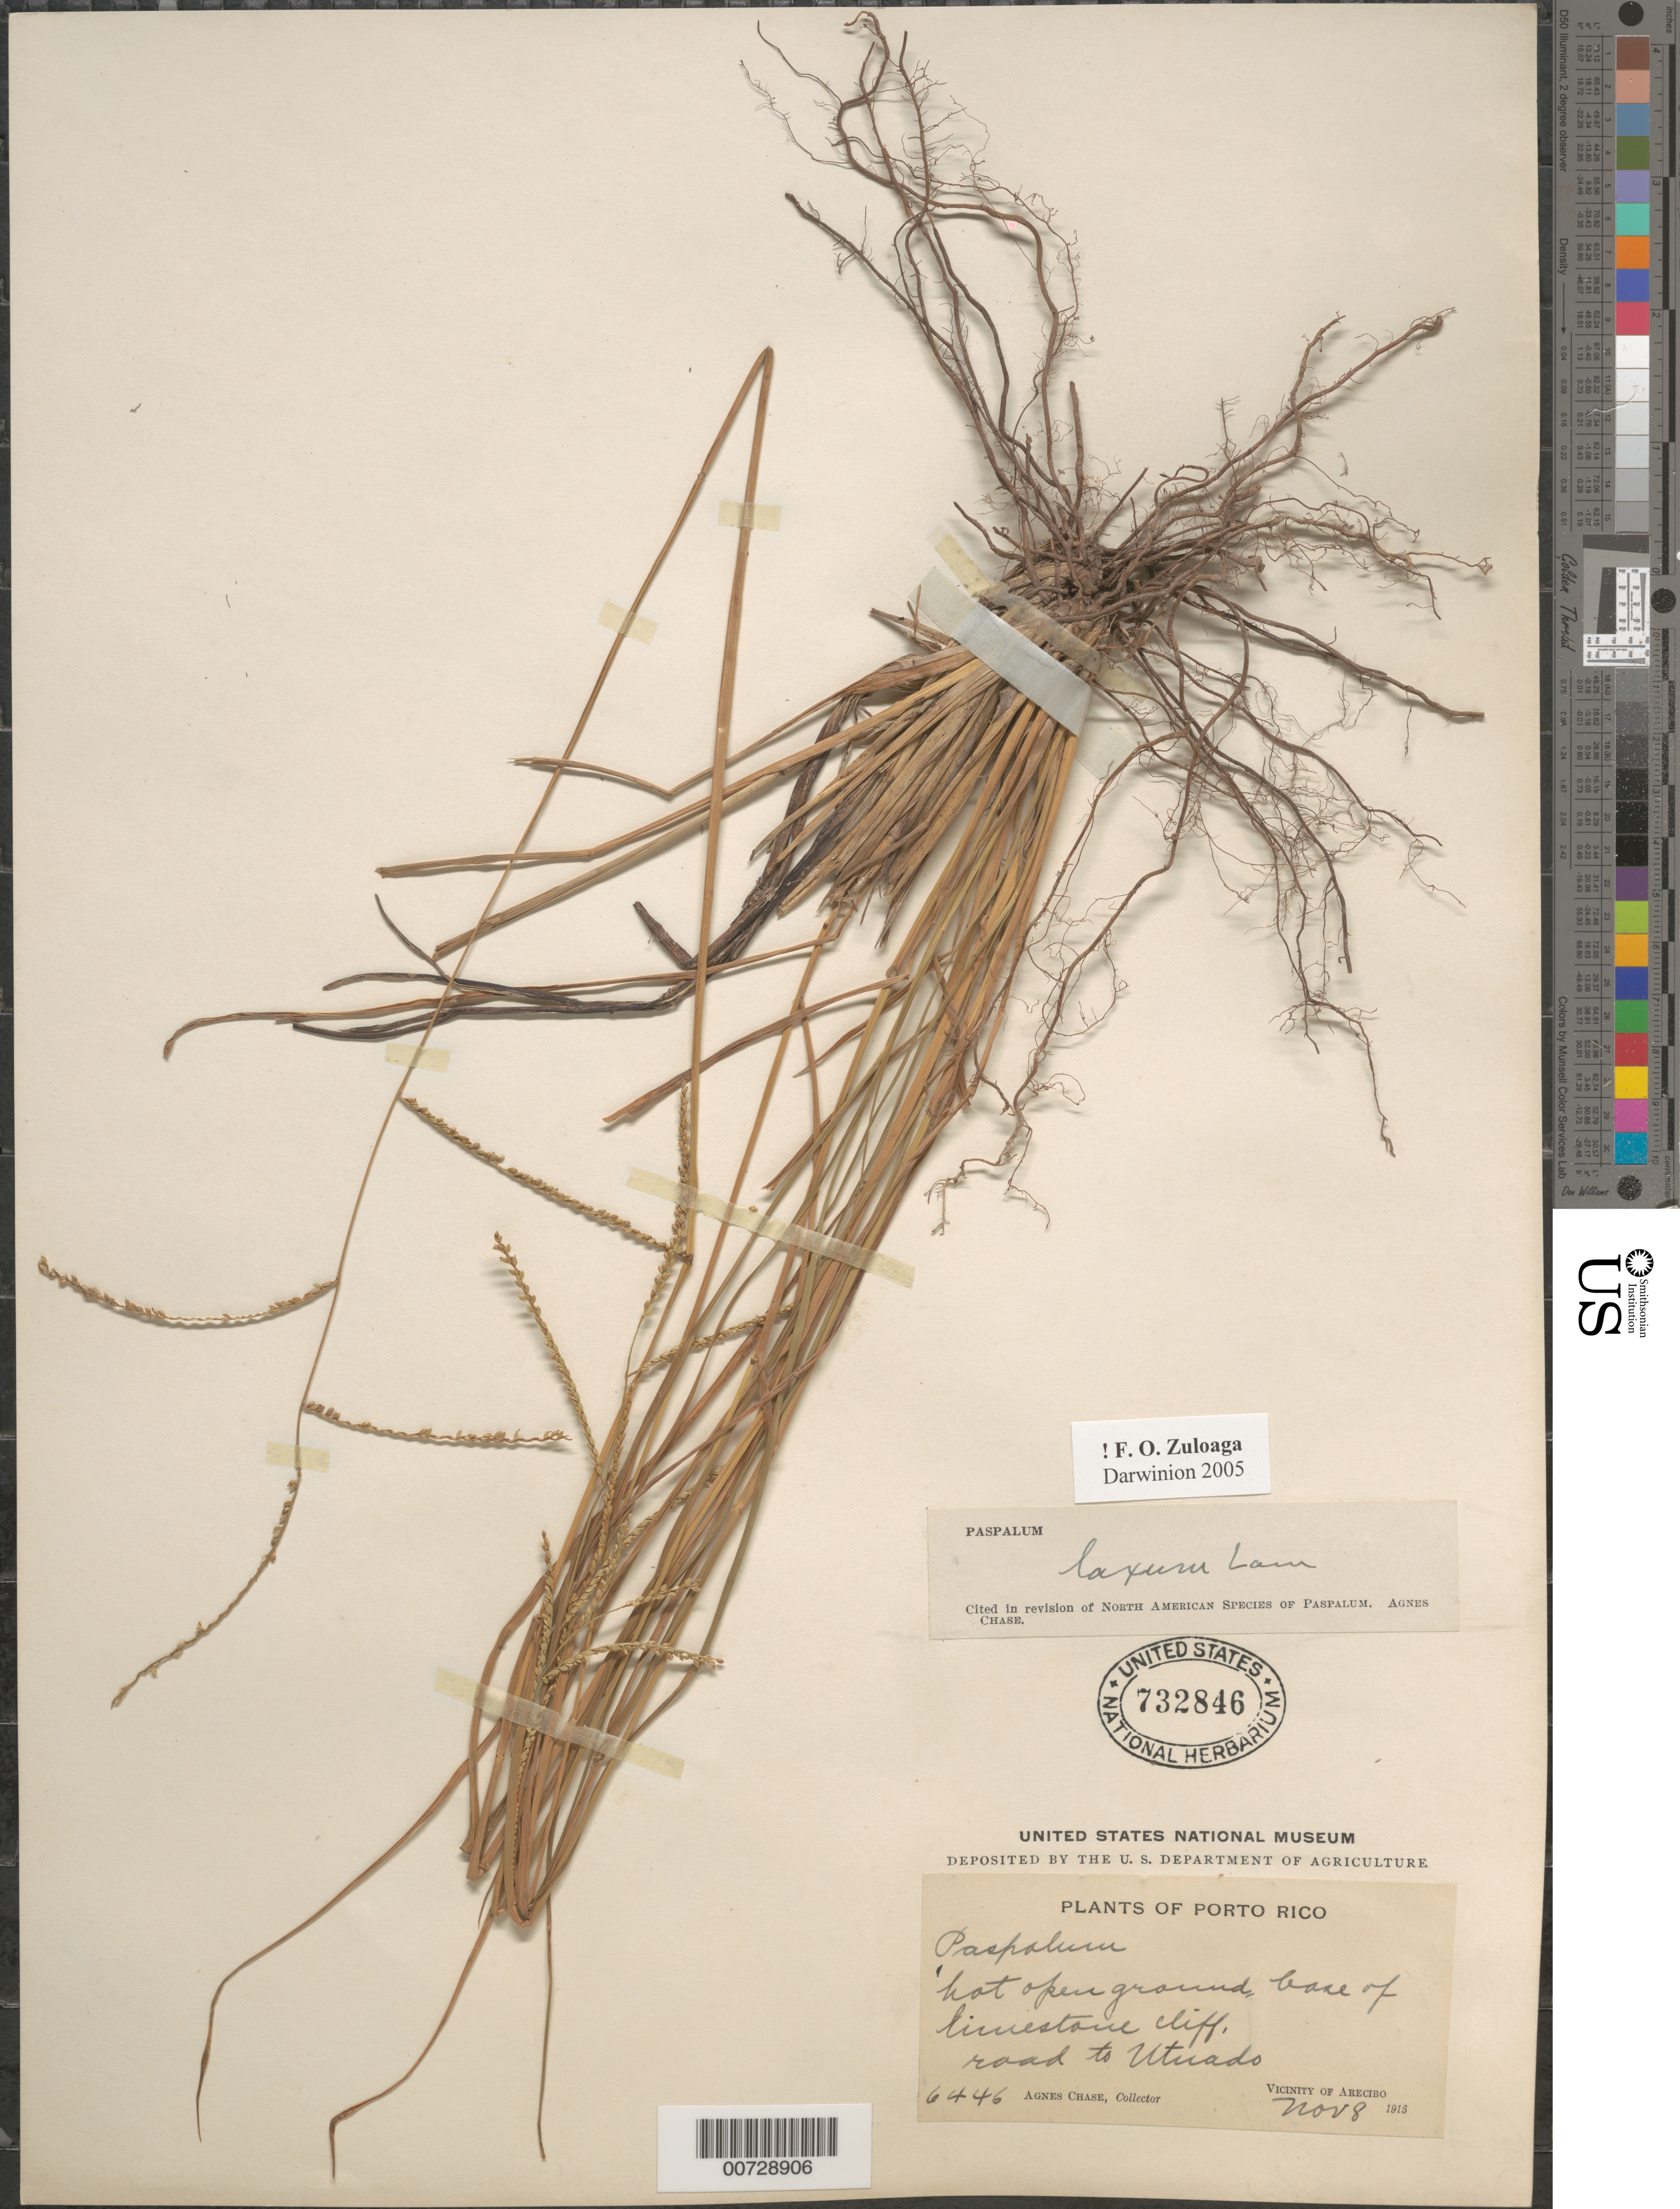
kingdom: Plantae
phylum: Tracheophyta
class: Liliopsida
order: Poales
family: Poaceae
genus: Paspalum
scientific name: Paspalum laxum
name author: Lam.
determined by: Chase, [M.] Agnes, (US)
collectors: A. Chase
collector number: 6446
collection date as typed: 08 Nov 1913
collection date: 1913-11-08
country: Puerto Rico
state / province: Arecibo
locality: Road to Utuado, vic of Arecibo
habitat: Hot open ground, base of limestone cliff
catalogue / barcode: US 732846